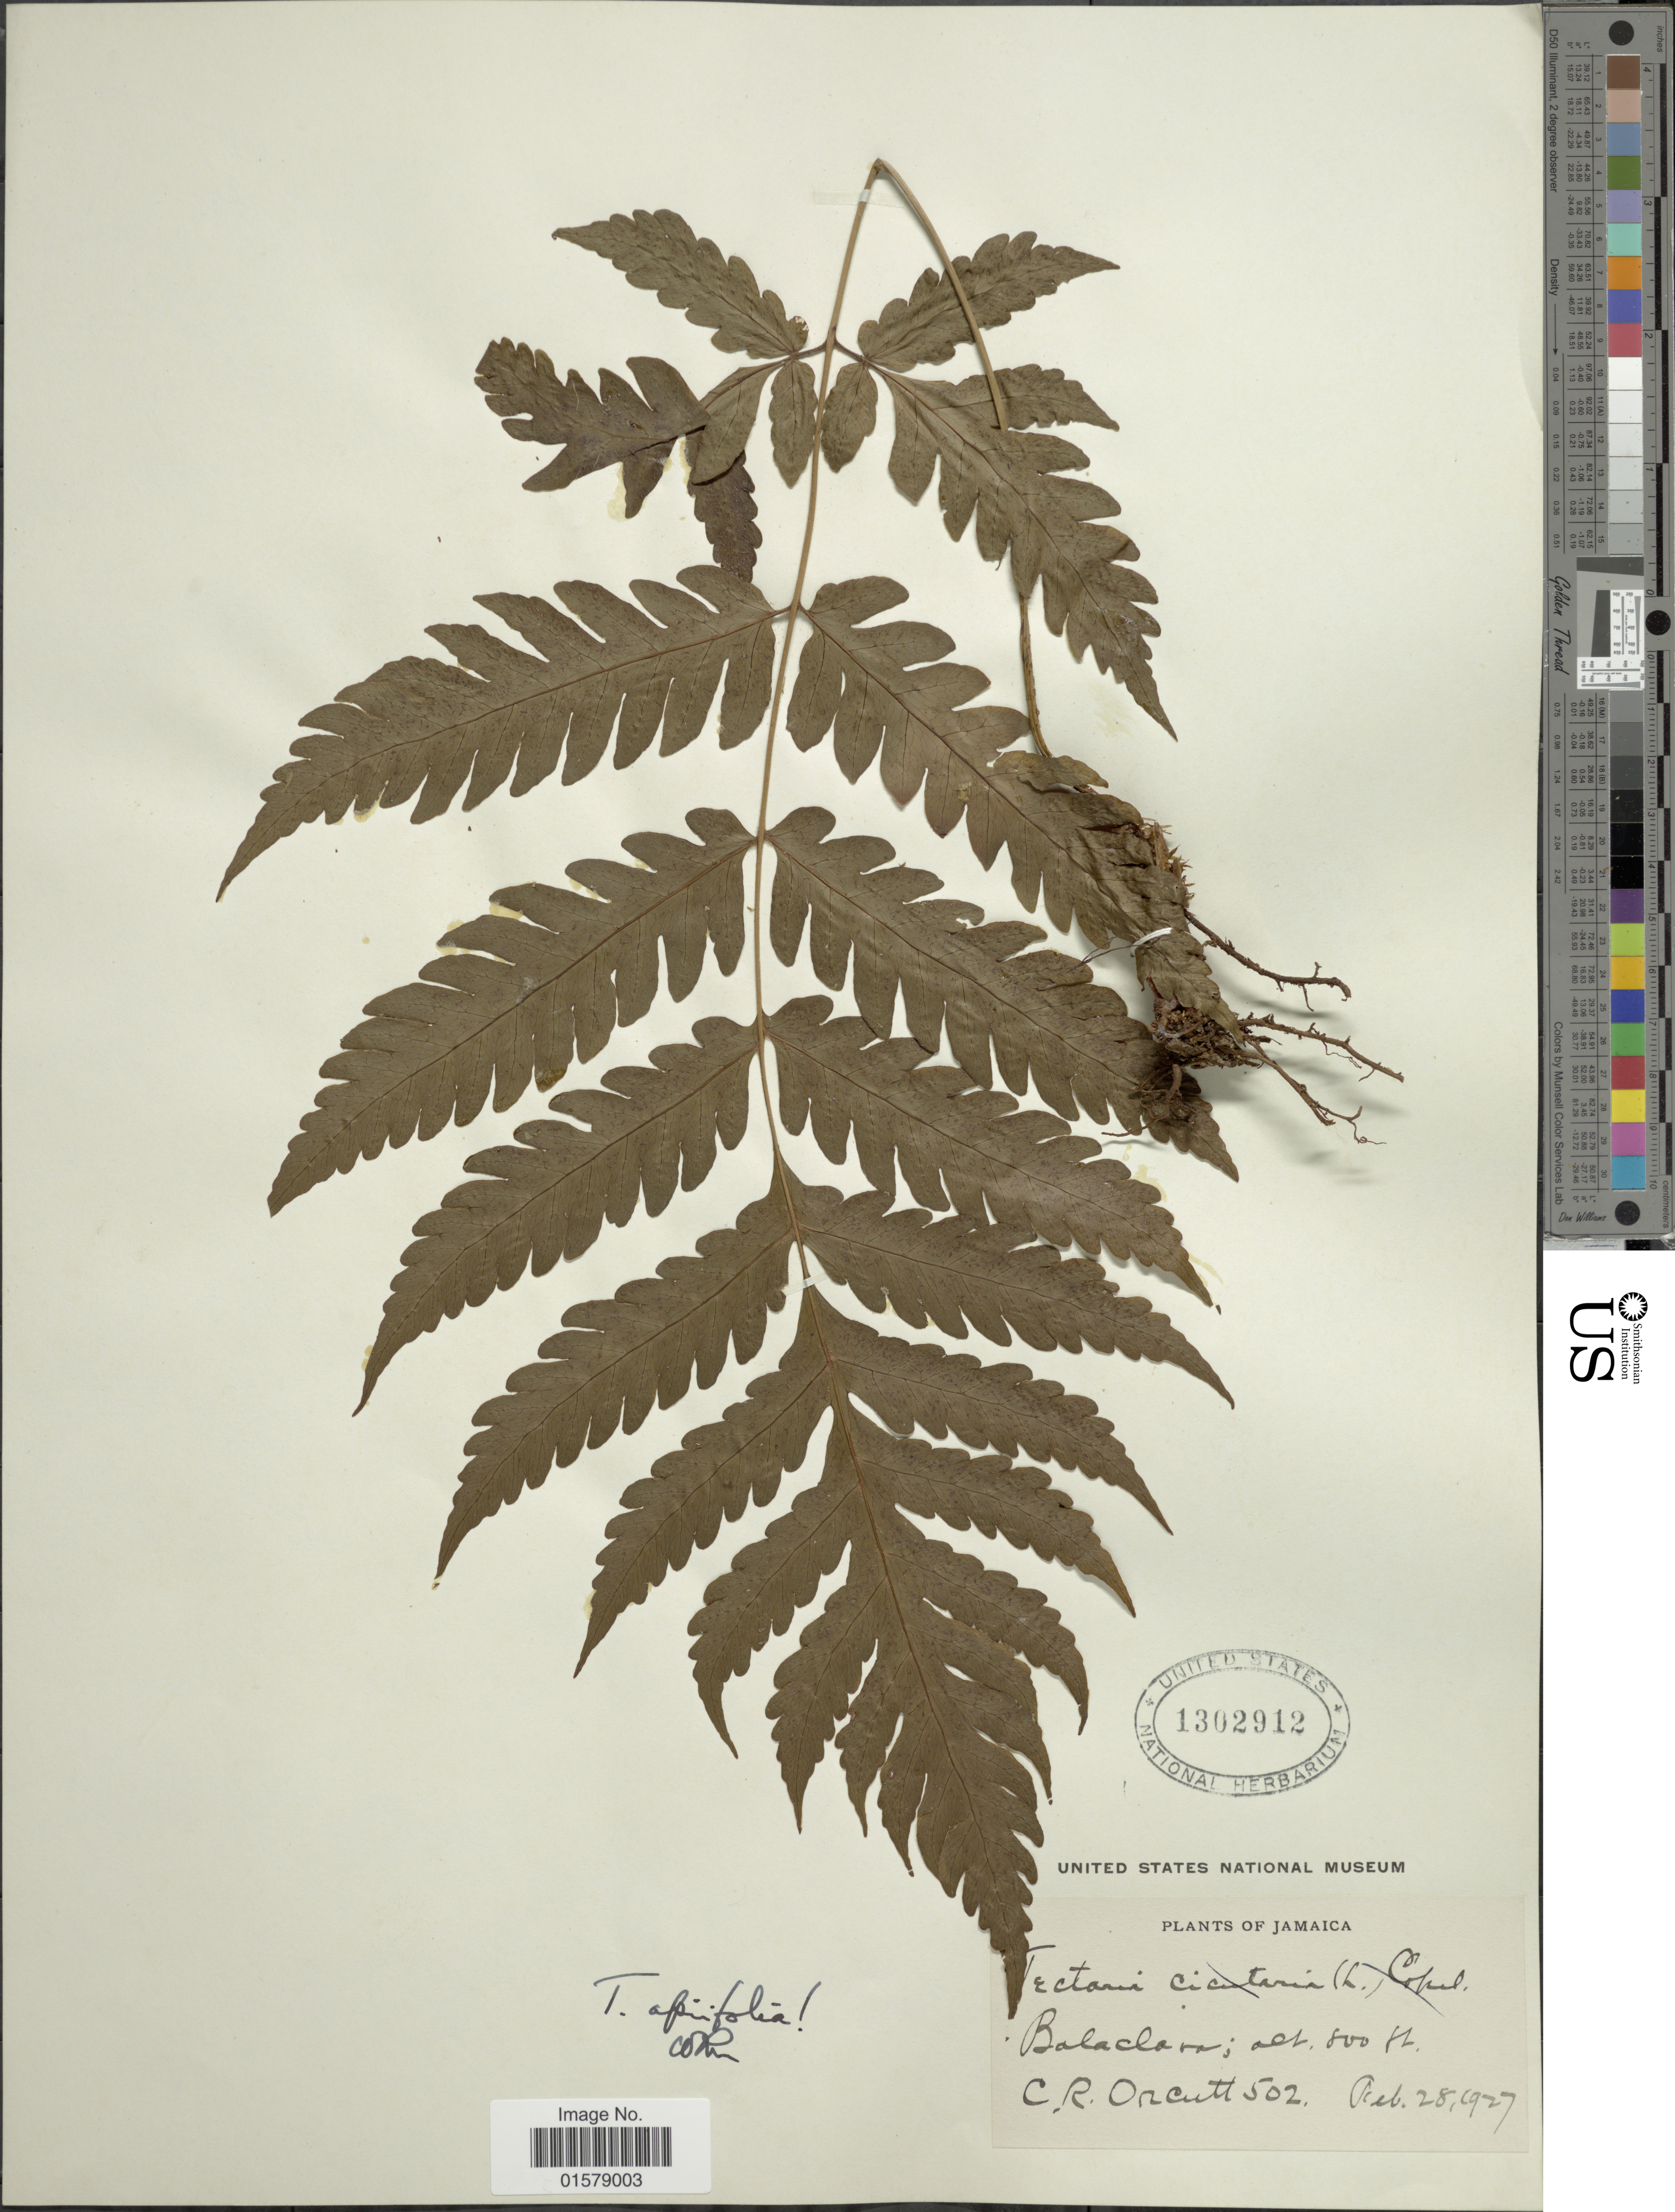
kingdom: Plantae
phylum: Tracheophyta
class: Polypodiopsida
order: Polypodiales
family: Tectariaceae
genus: Tectaria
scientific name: Tectaria apiifolia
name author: (Schkuhr) Copel.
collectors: C. R. Orcutt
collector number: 5002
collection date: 1927-02-28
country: Jamaica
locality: Balaclava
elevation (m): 244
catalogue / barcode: US 1302912